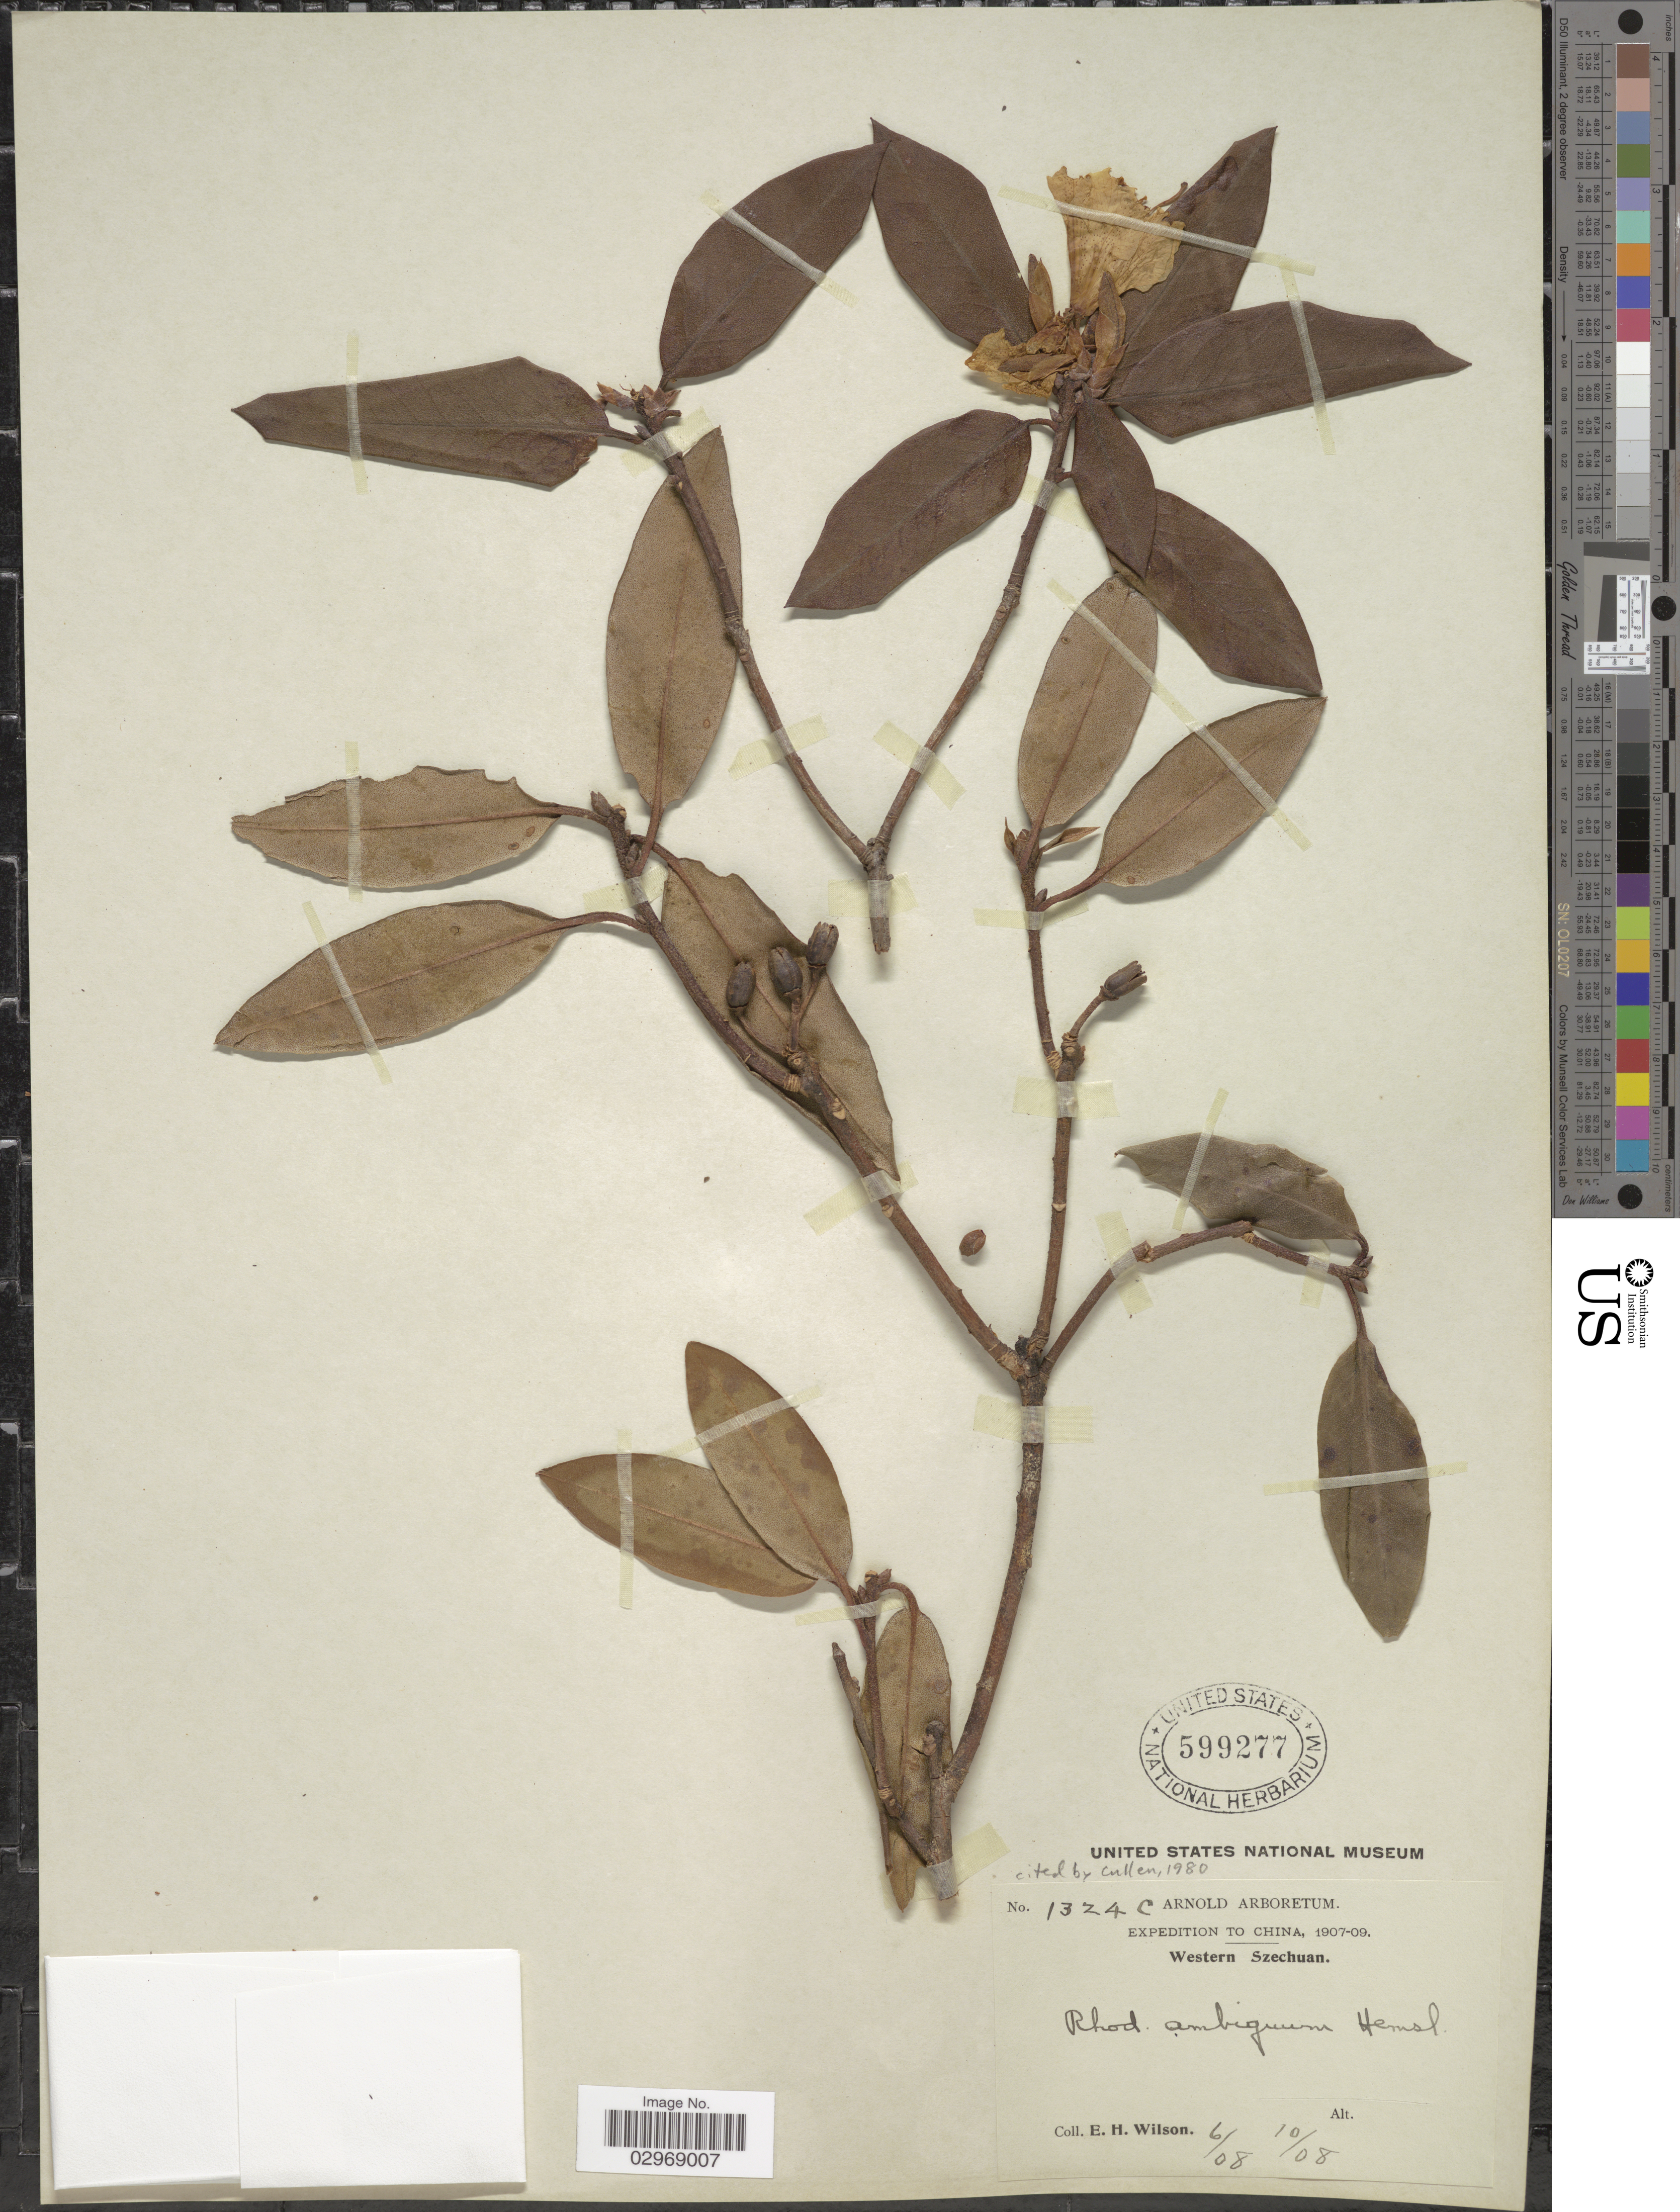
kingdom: Plantae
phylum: Tracheophyta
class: Magnoliopsida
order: Ericales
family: Ericaceae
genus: Rhododendron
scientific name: Rhododendron ambiguum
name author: Hemsl.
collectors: E. Wilson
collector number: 1324C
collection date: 1908-06/1908-10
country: China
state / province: Sichuan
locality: Western Szechuan.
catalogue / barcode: US 599277